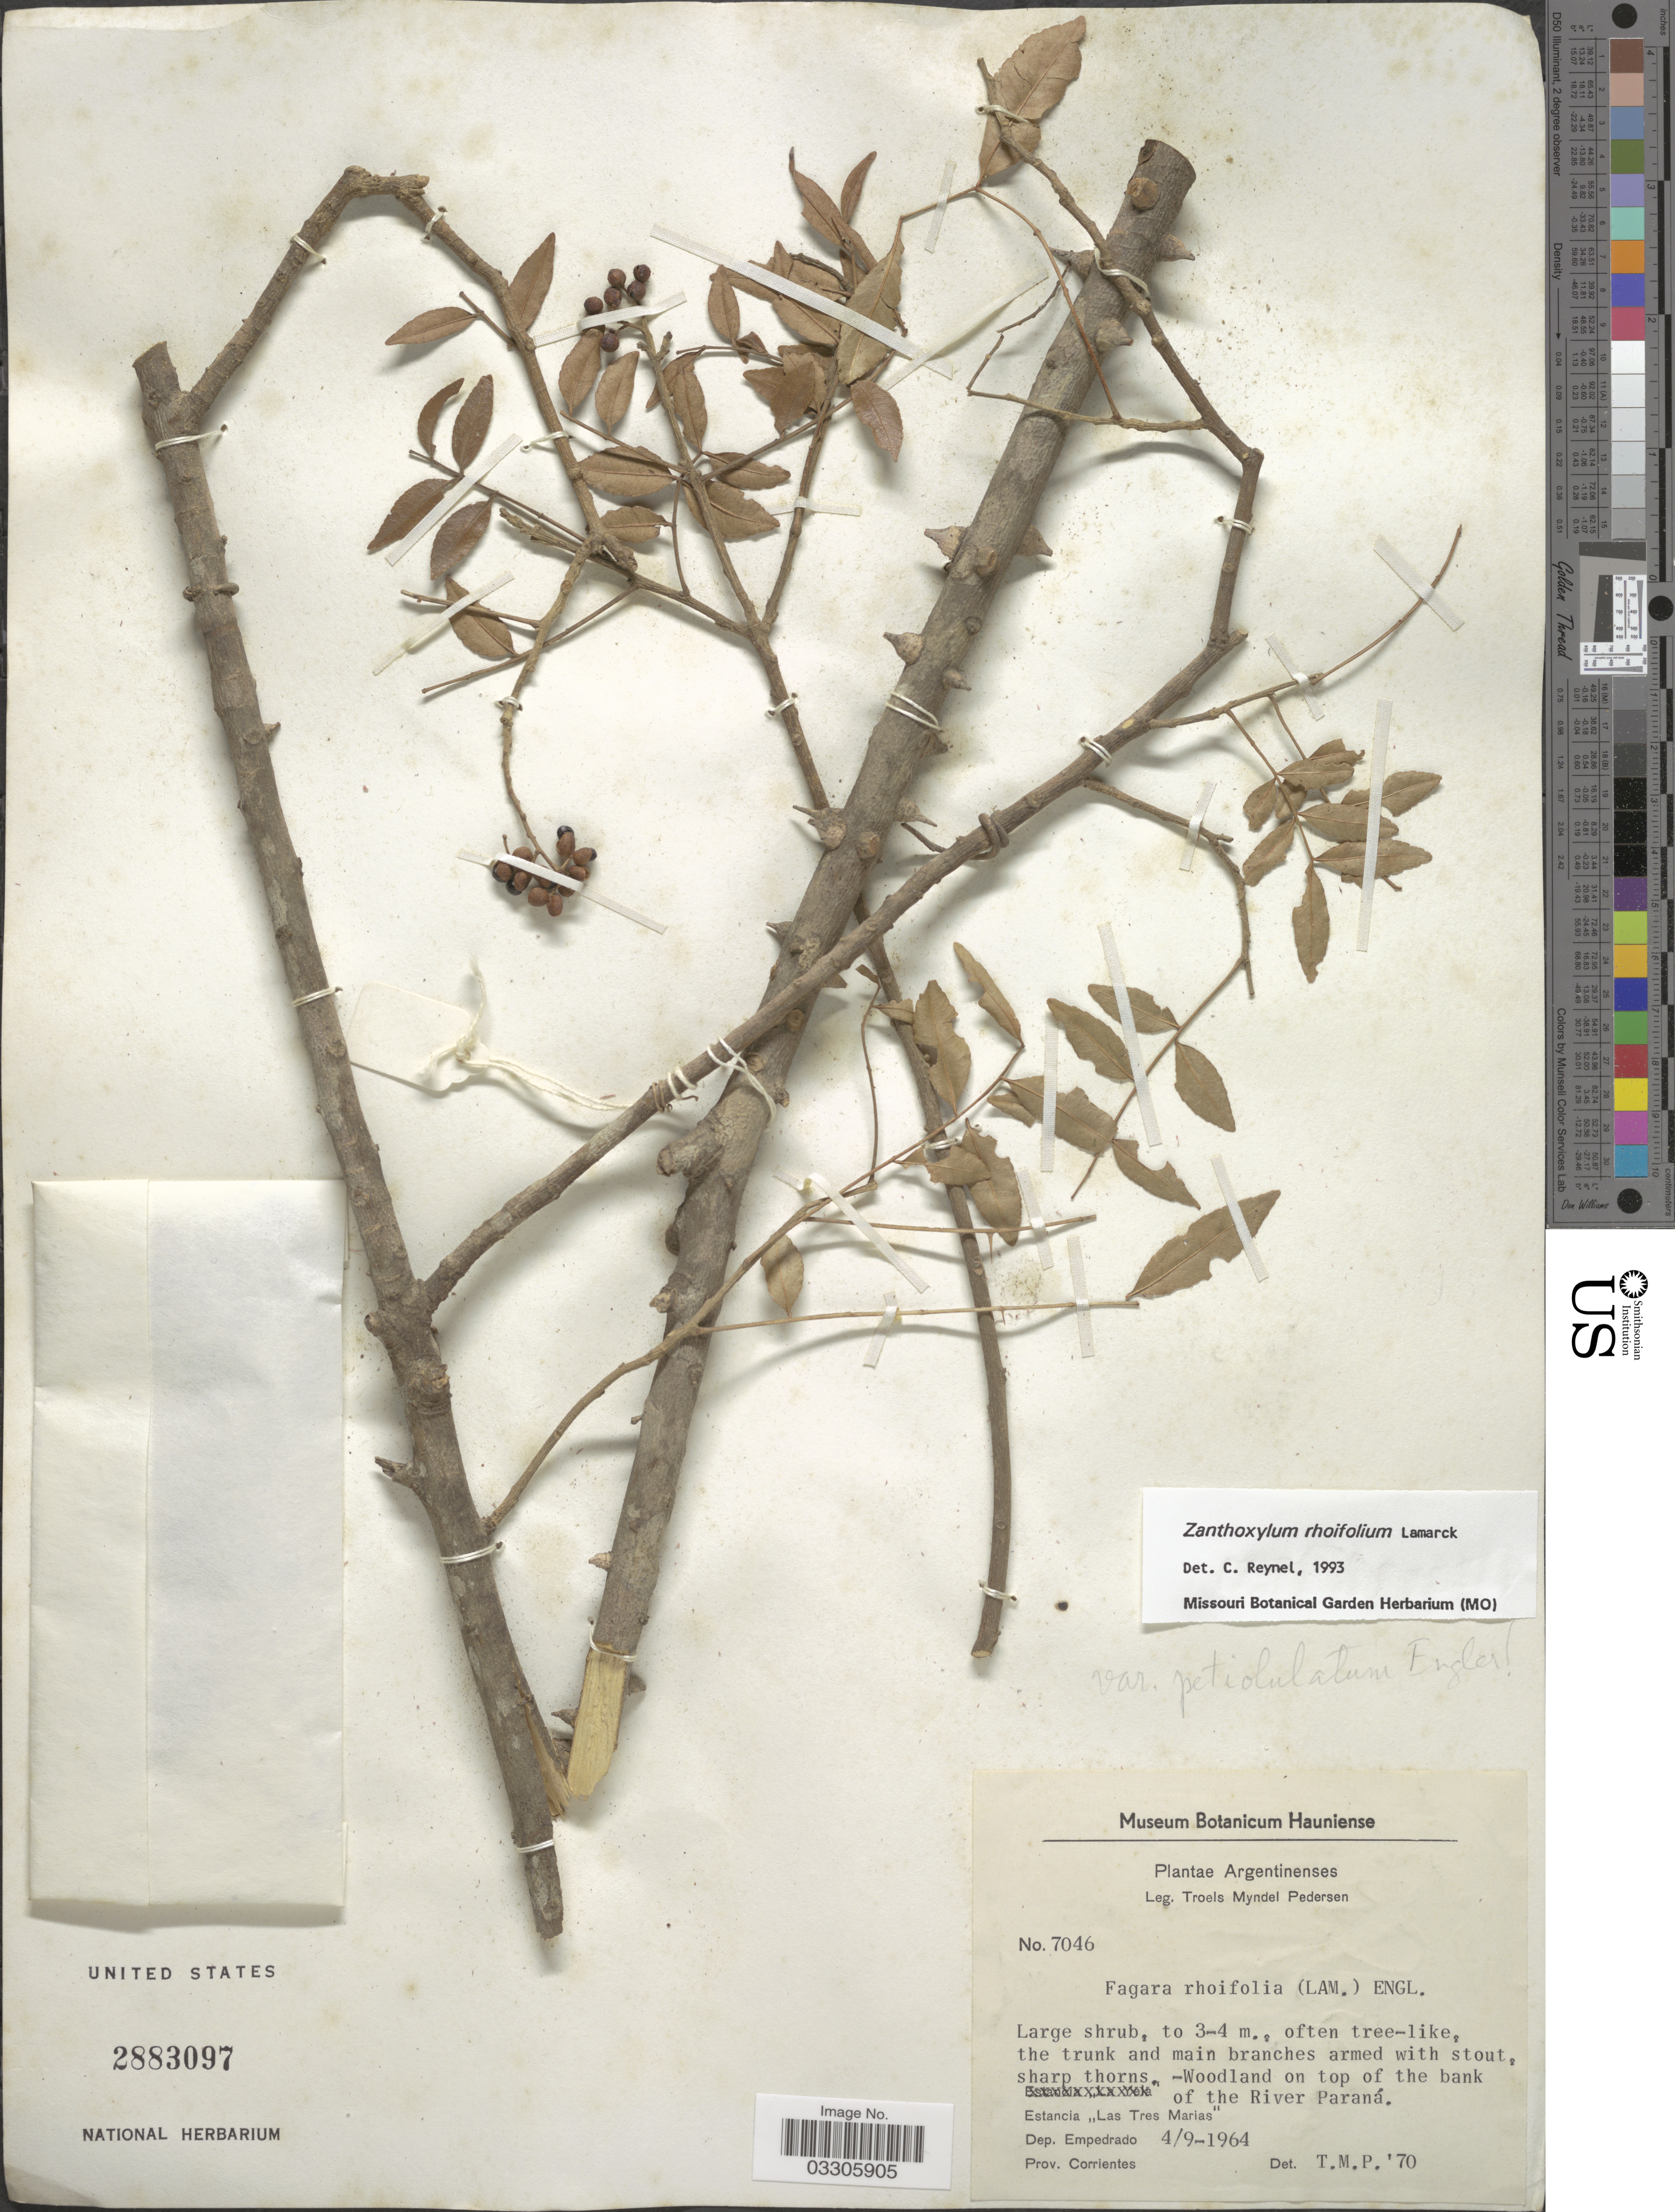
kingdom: Plantae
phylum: Tracheophyta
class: Magnoliopsida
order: Sapindales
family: Rutaceae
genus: Zanthoxylum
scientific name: Zanthoxylum rhoifolium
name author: Lam.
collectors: T. Pederson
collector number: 7046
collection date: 1964-09-04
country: Argentina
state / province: Corrientes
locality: Woodland on top of the bank of the River Paraná, Estancia "Las Tres Marias", Dep. Empedrado.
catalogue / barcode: US 2883097